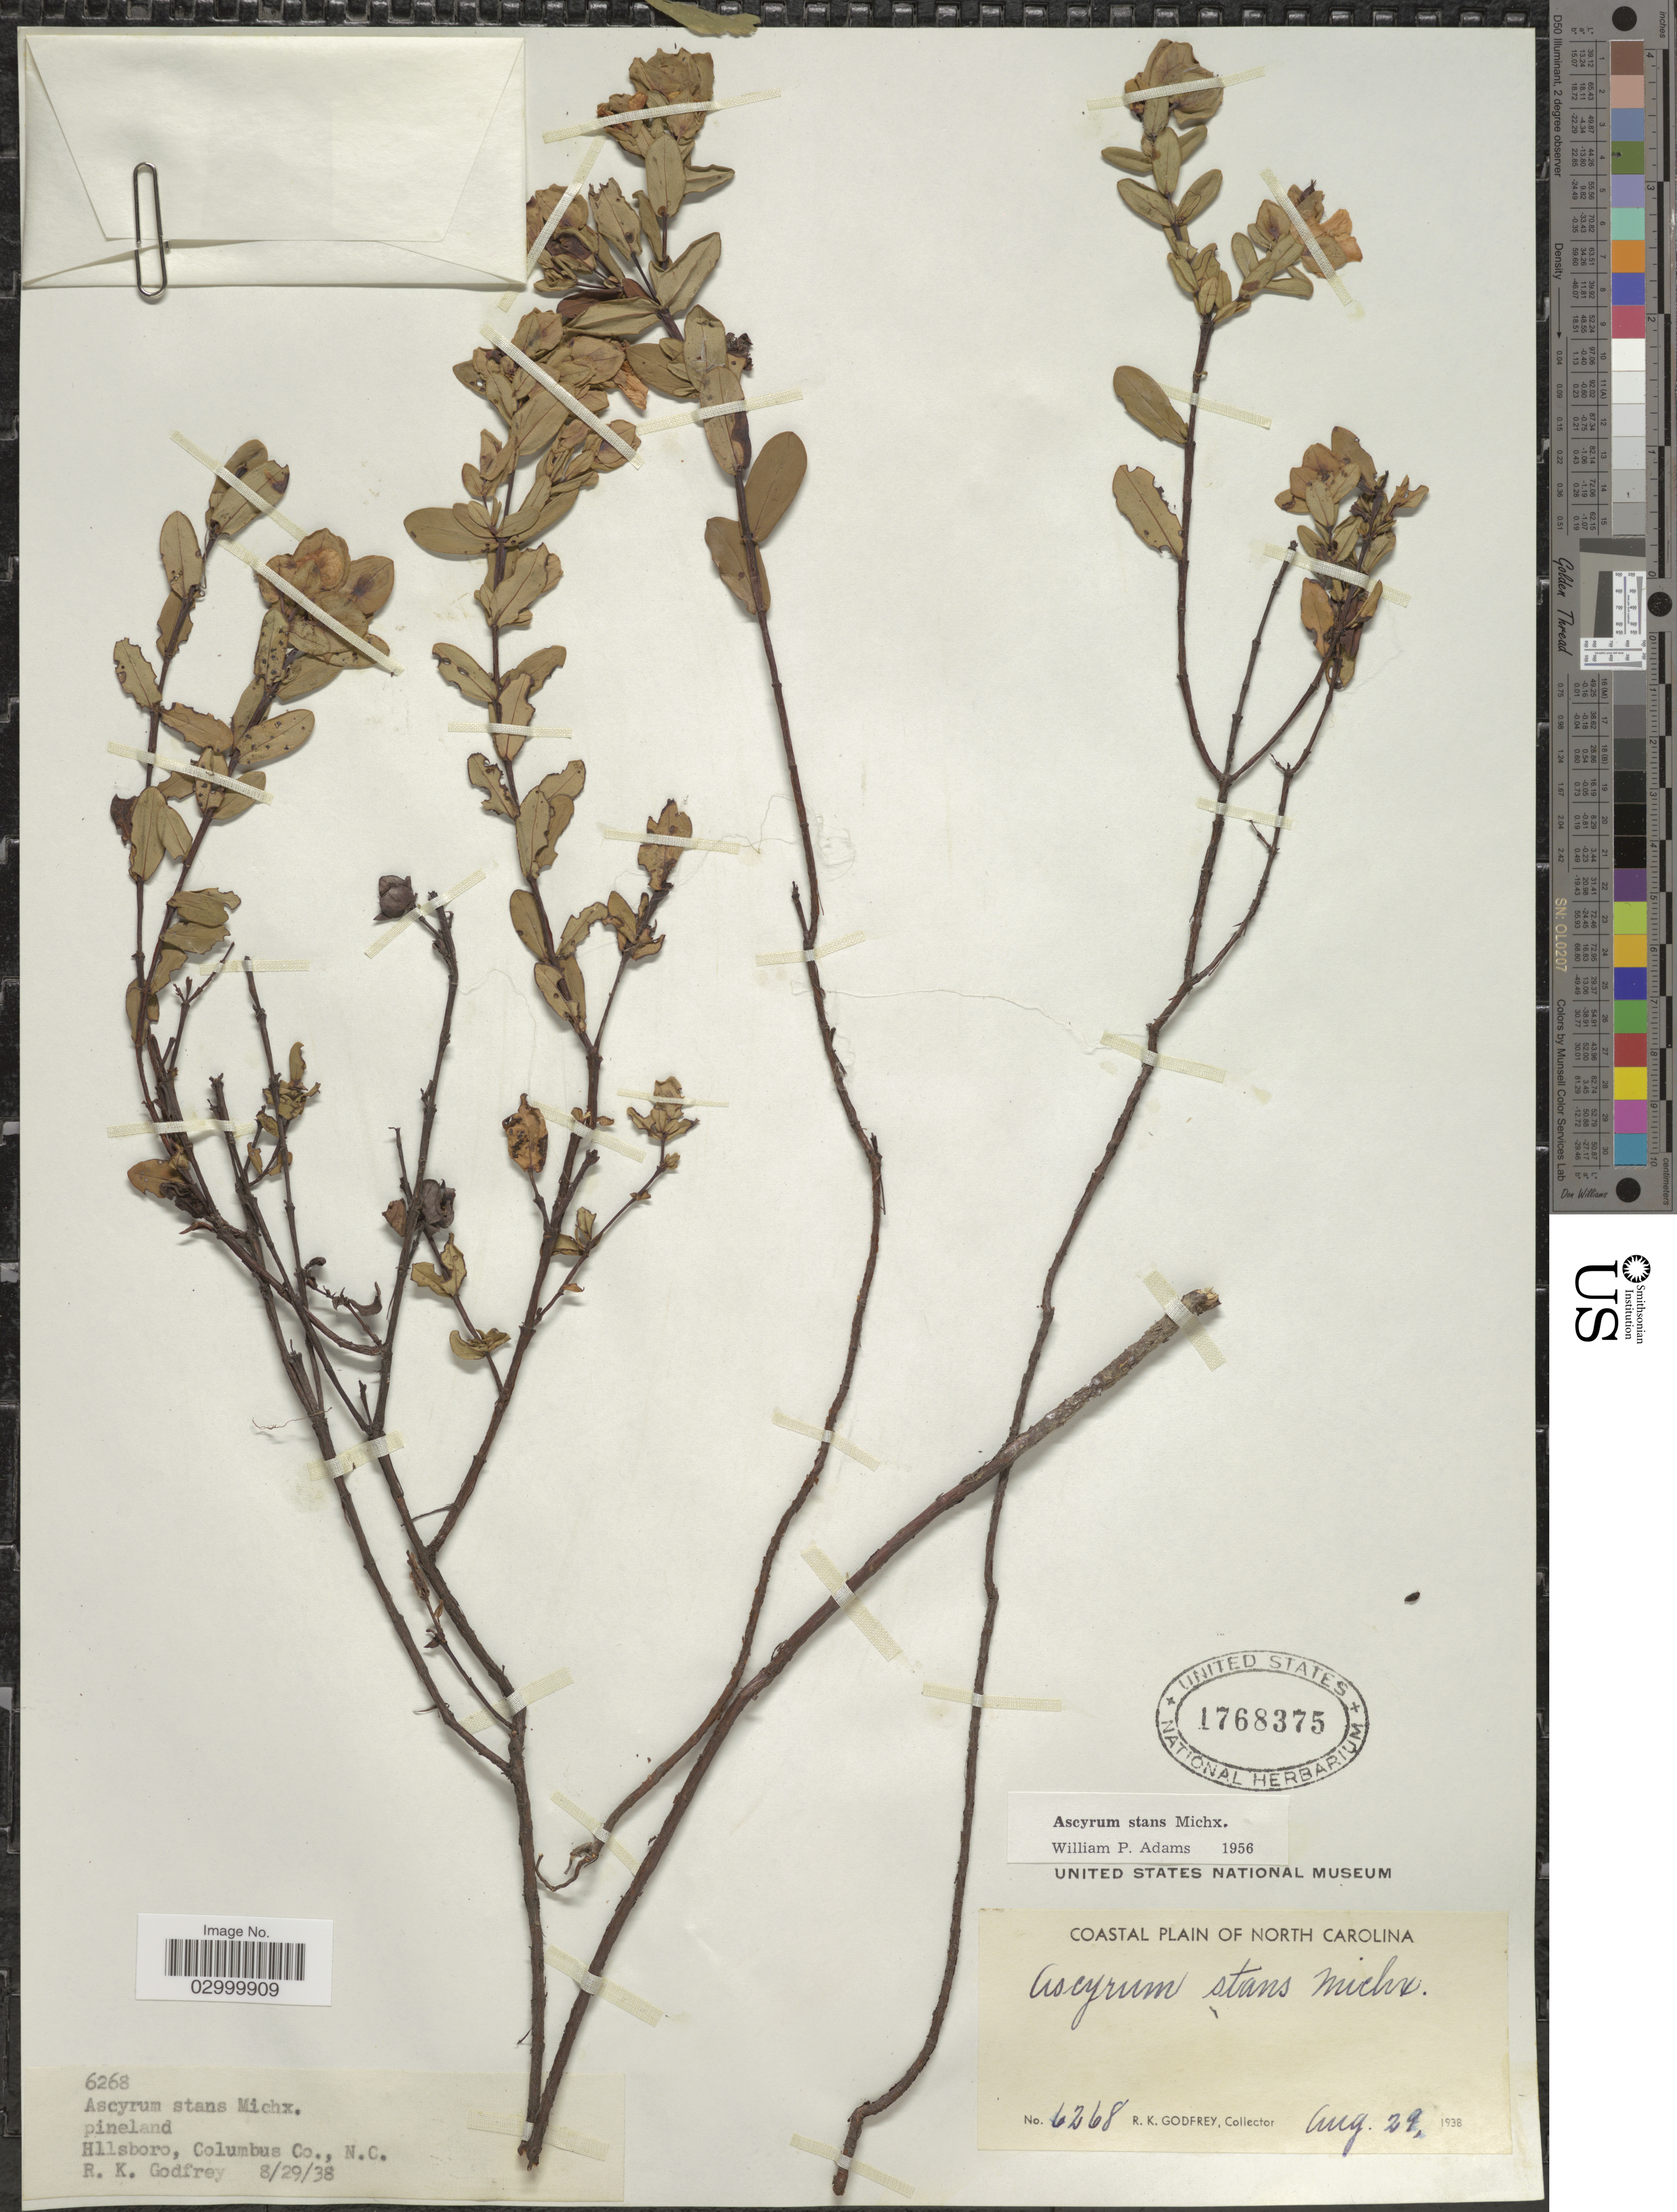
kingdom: Plantae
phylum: Tracheophyta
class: Magnoliopsida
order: Malpighiales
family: Hypericaceae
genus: Hypericum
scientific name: Hypericum crux-andreae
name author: (L.) Crantz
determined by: Strong, Mark T., (BOT), Smithsonian Institution - National Museum of Natural History (UNITED STATES)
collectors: R. K. Godfrey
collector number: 6268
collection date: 1938-08-29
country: United States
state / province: North Carolina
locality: Coastal Plain of North Carolina. Pineland, Hillsboro, Columbus Co.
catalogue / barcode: US 1768375